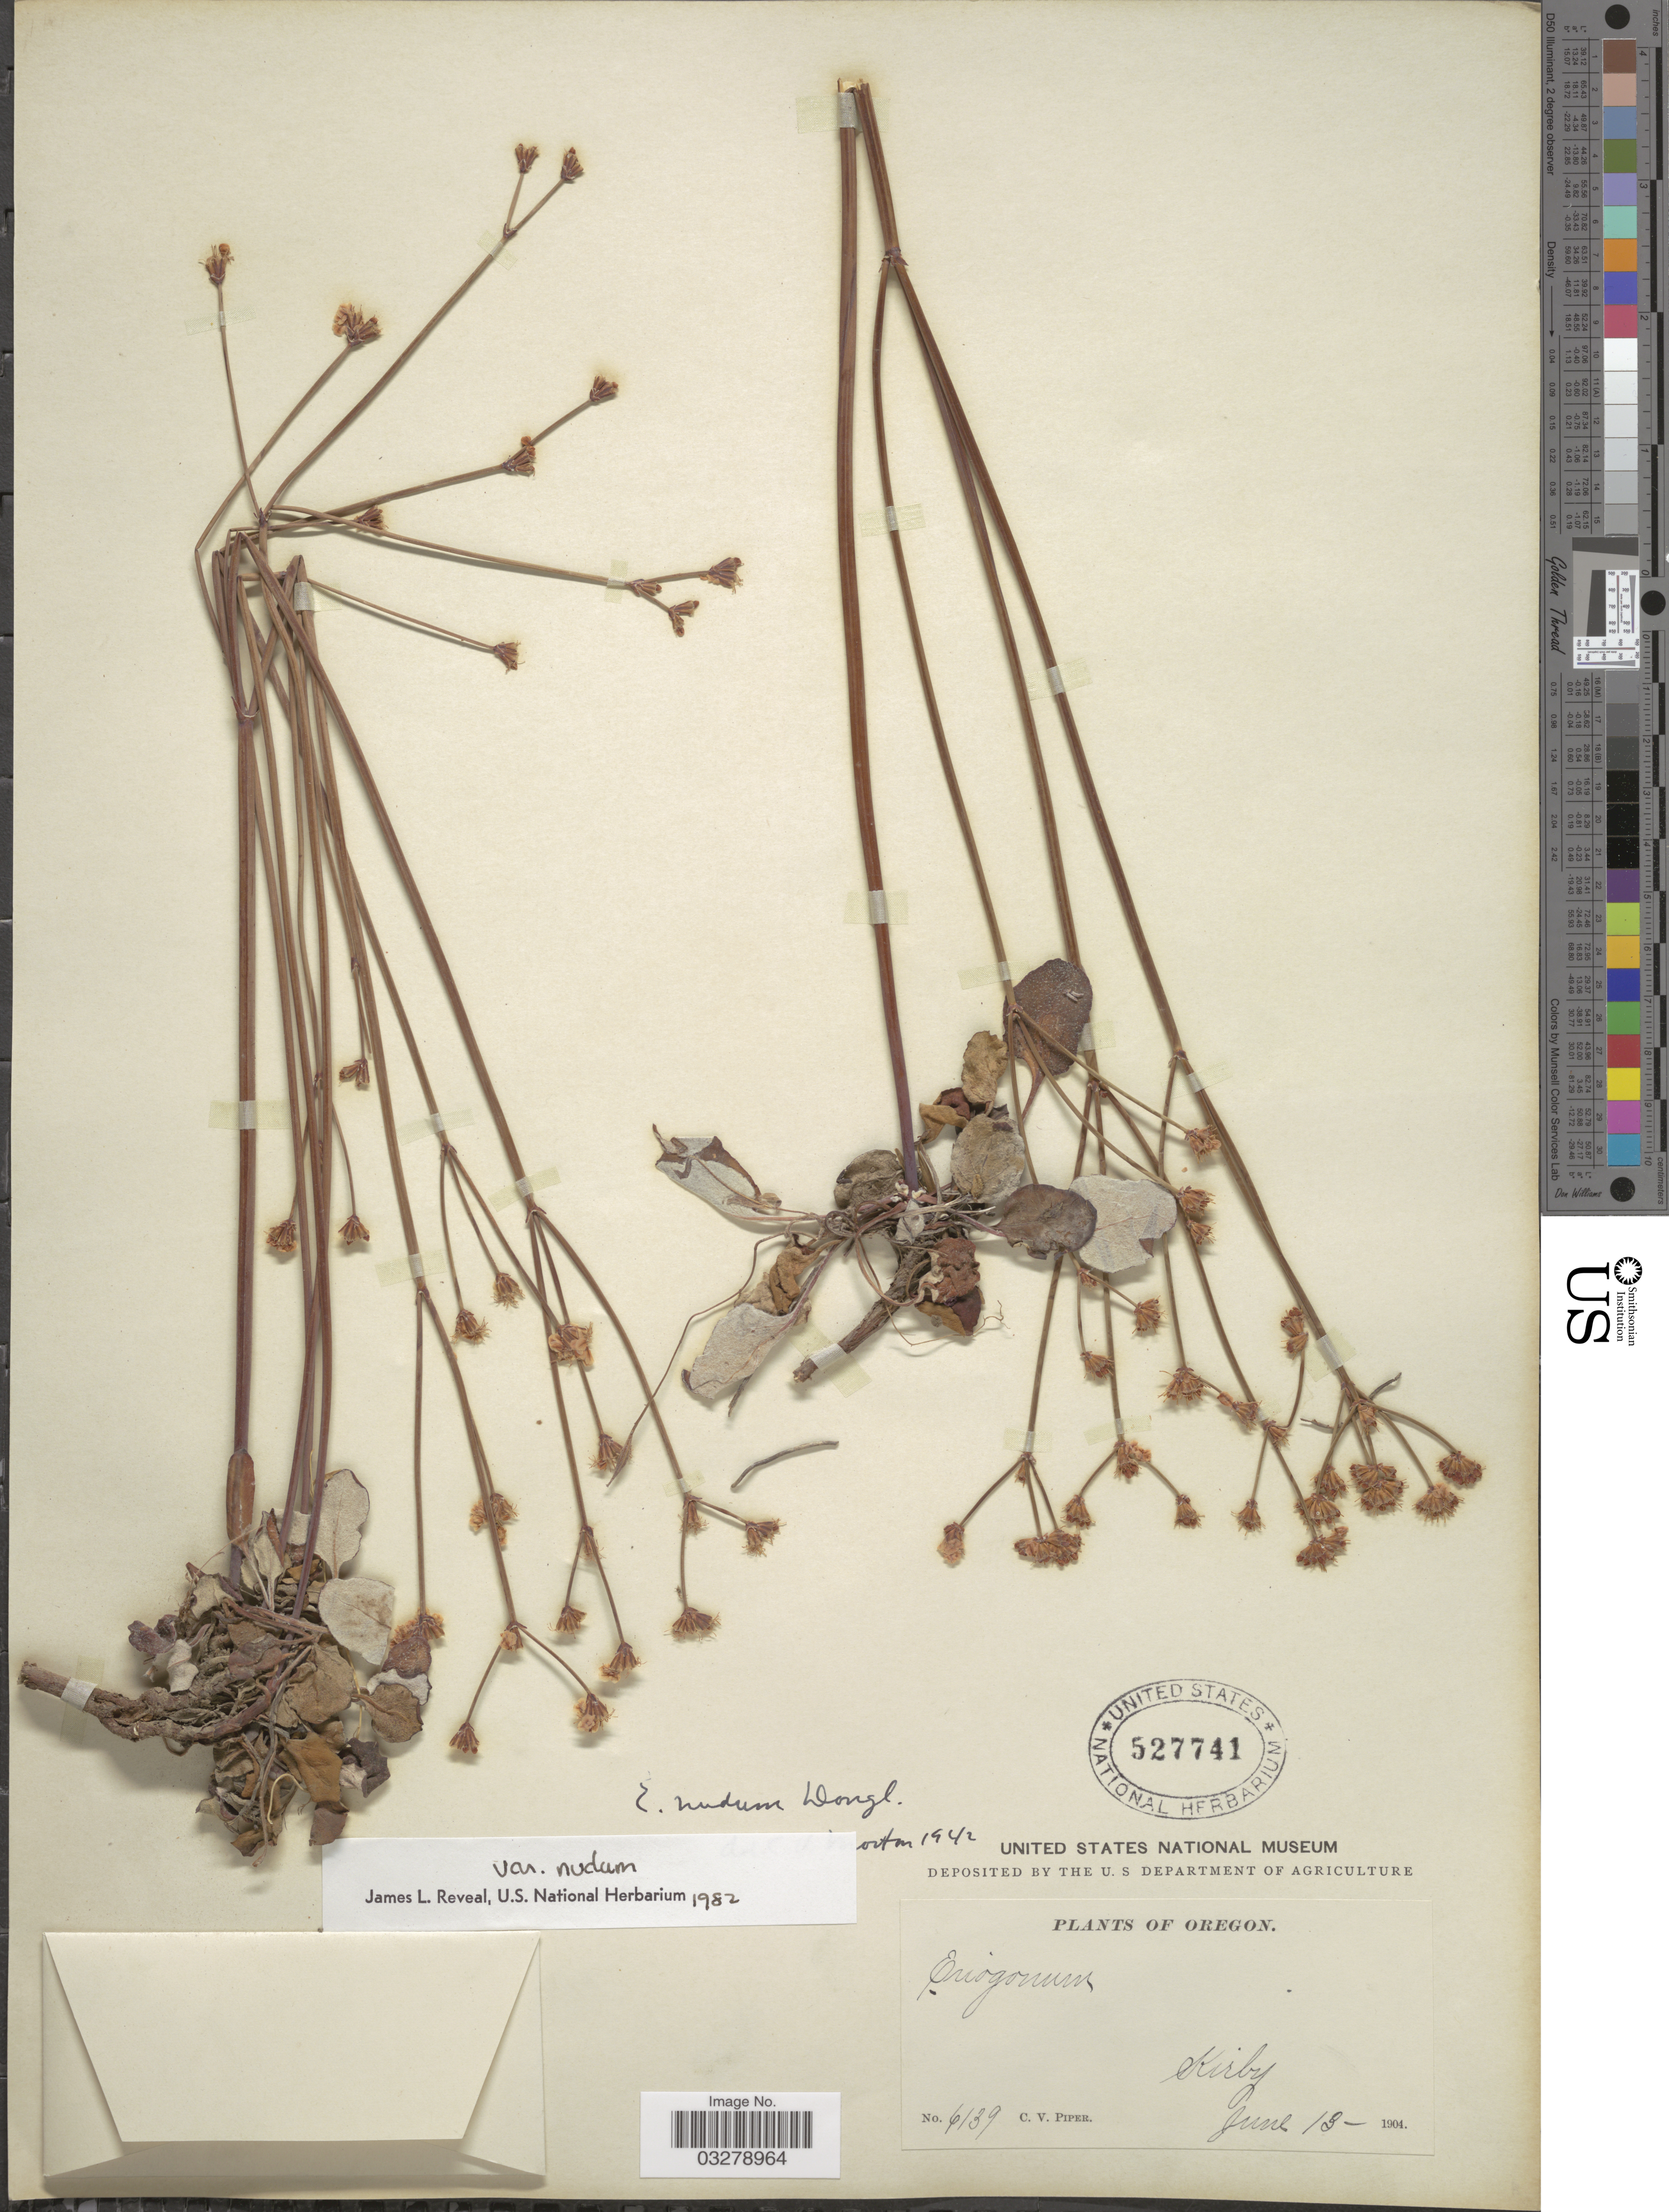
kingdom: Plantae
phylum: Tracheophyta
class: Magnoliopsida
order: Caryophyllales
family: Polygonaceae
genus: Eriogonum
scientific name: Eriogonum nudum var. nudum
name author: Douglas ex Benth.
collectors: C. V. Piper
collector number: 6139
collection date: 1904-06-13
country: United States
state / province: Oregon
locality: Kirby.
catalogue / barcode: US 527741